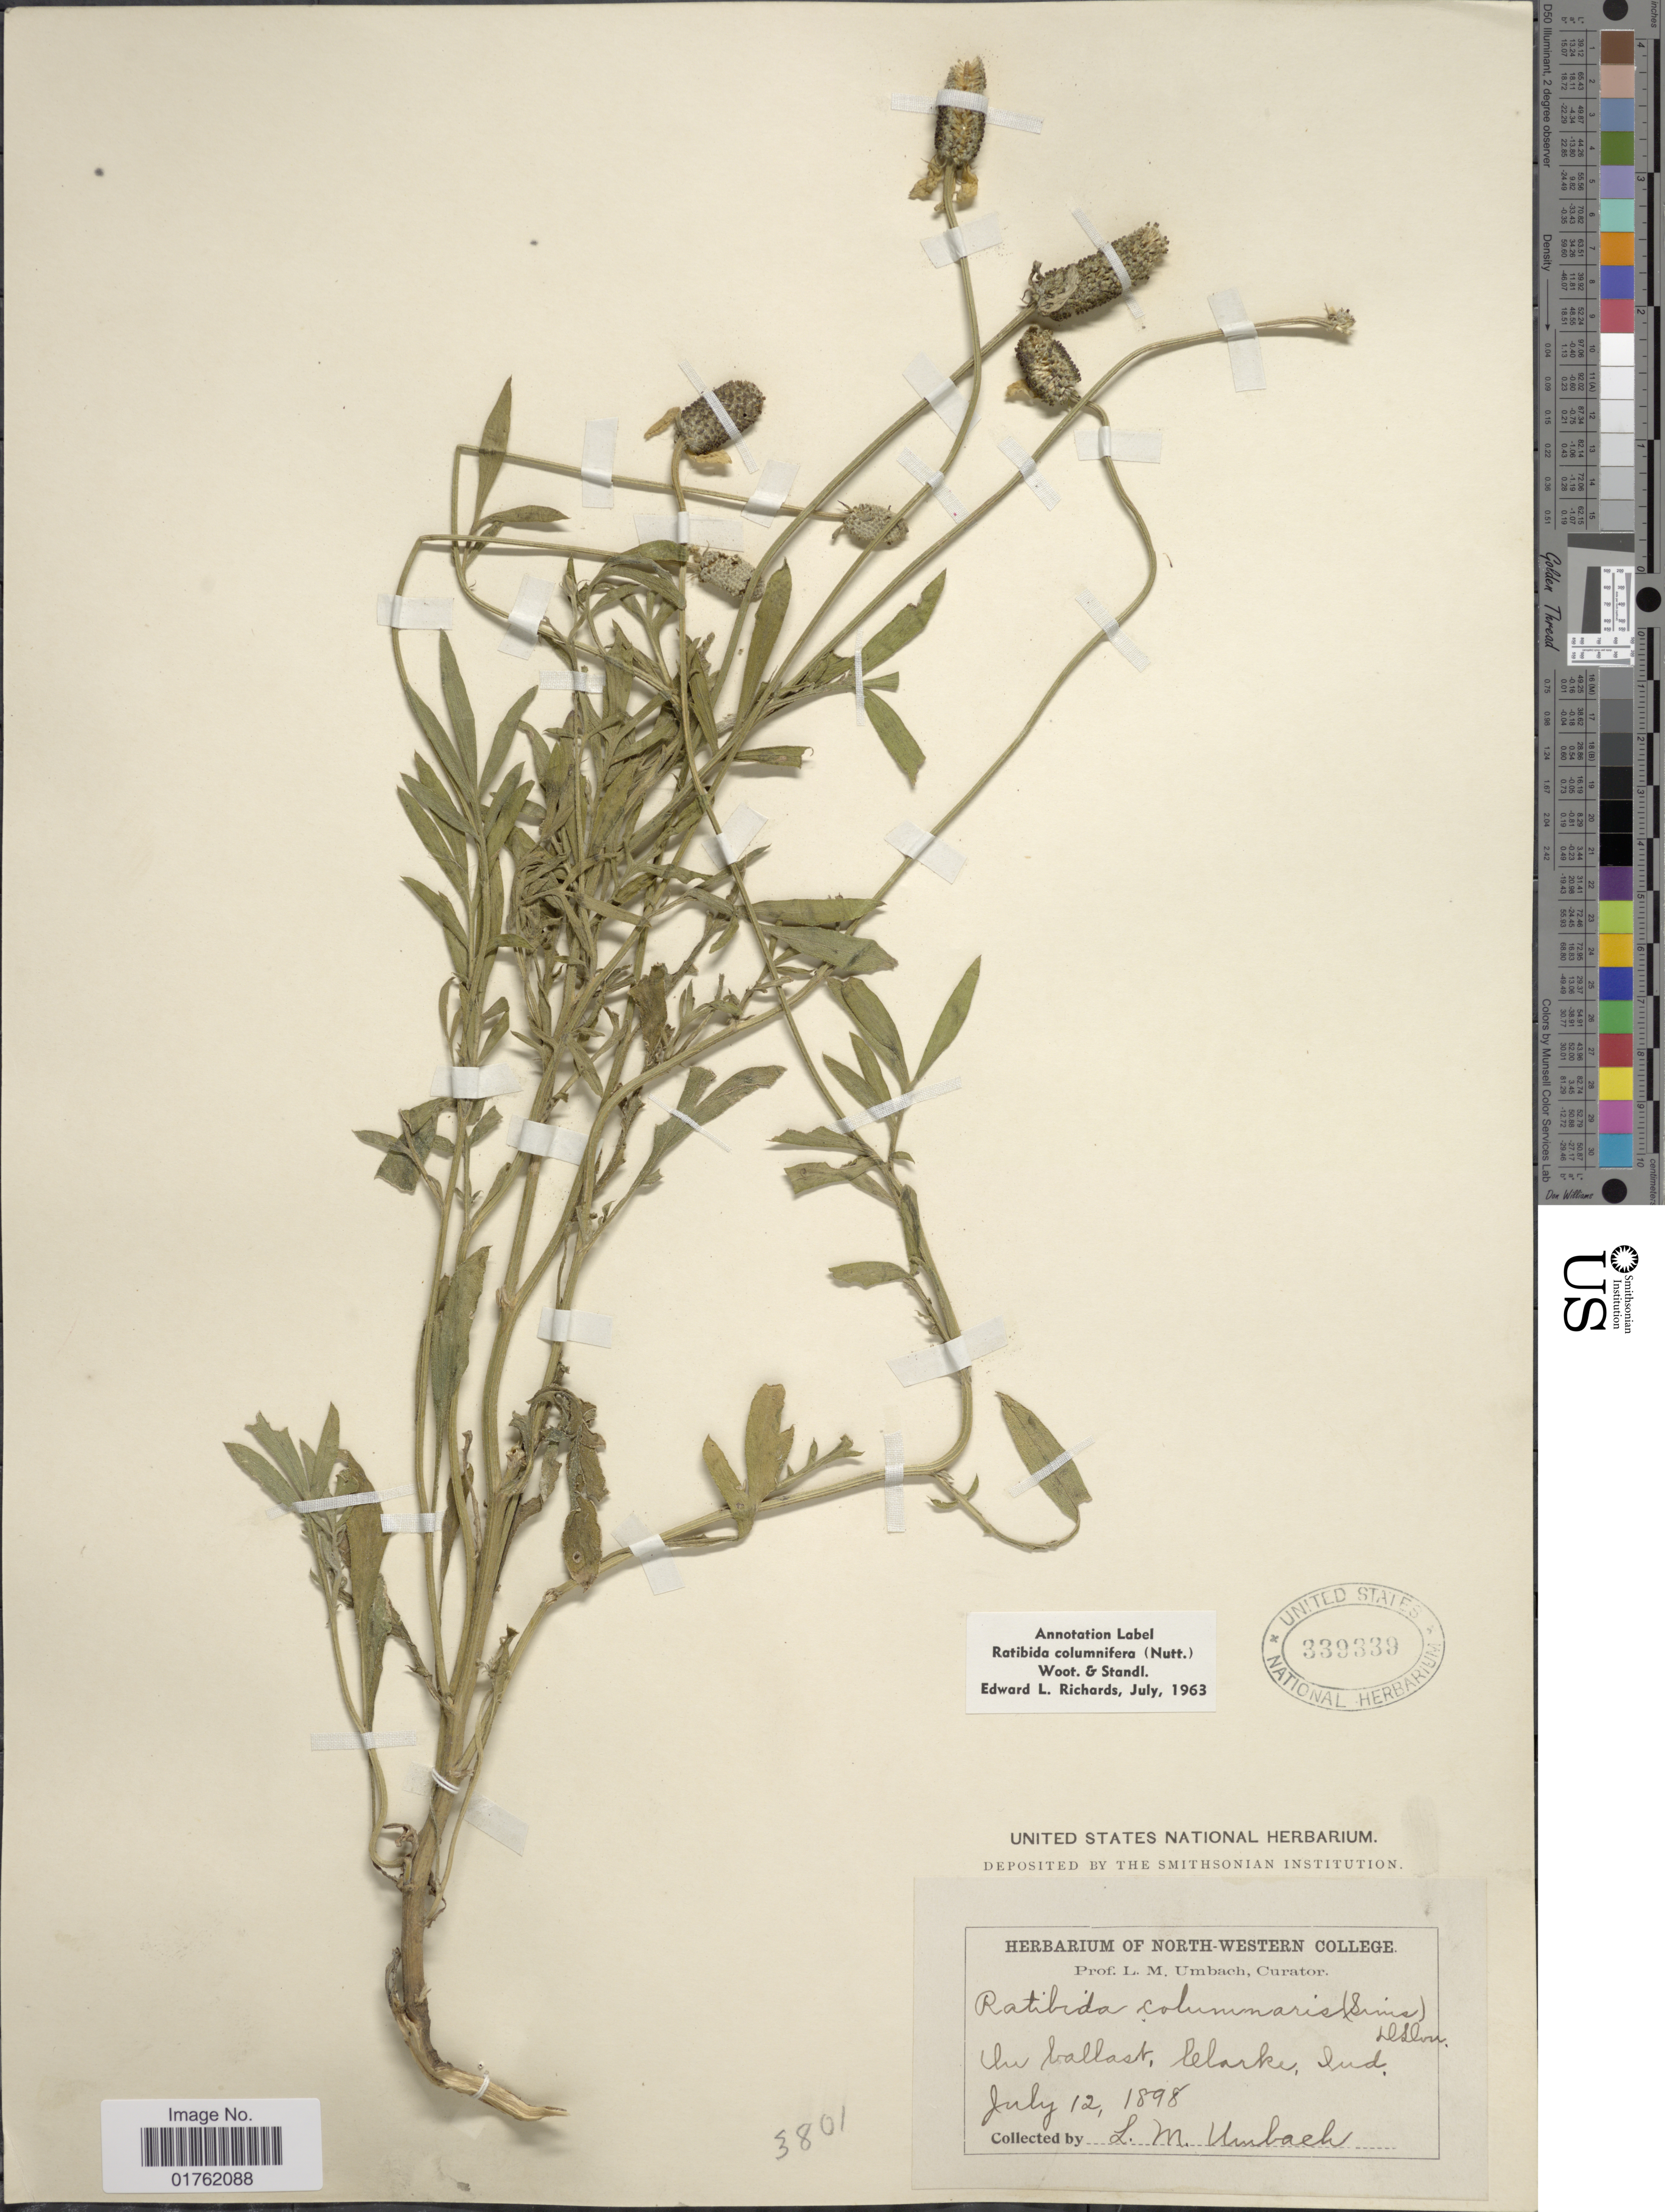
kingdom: Plantae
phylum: Tracheophyta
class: Magnoliopsida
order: Asterales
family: Asteraceae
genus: Ratibida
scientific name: Ratibida columnaris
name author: (Pursh) D. Don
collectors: L. M. Umbach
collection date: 1898-07-12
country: United States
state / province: Indiana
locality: On ballast, Clarke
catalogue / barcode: US 339339